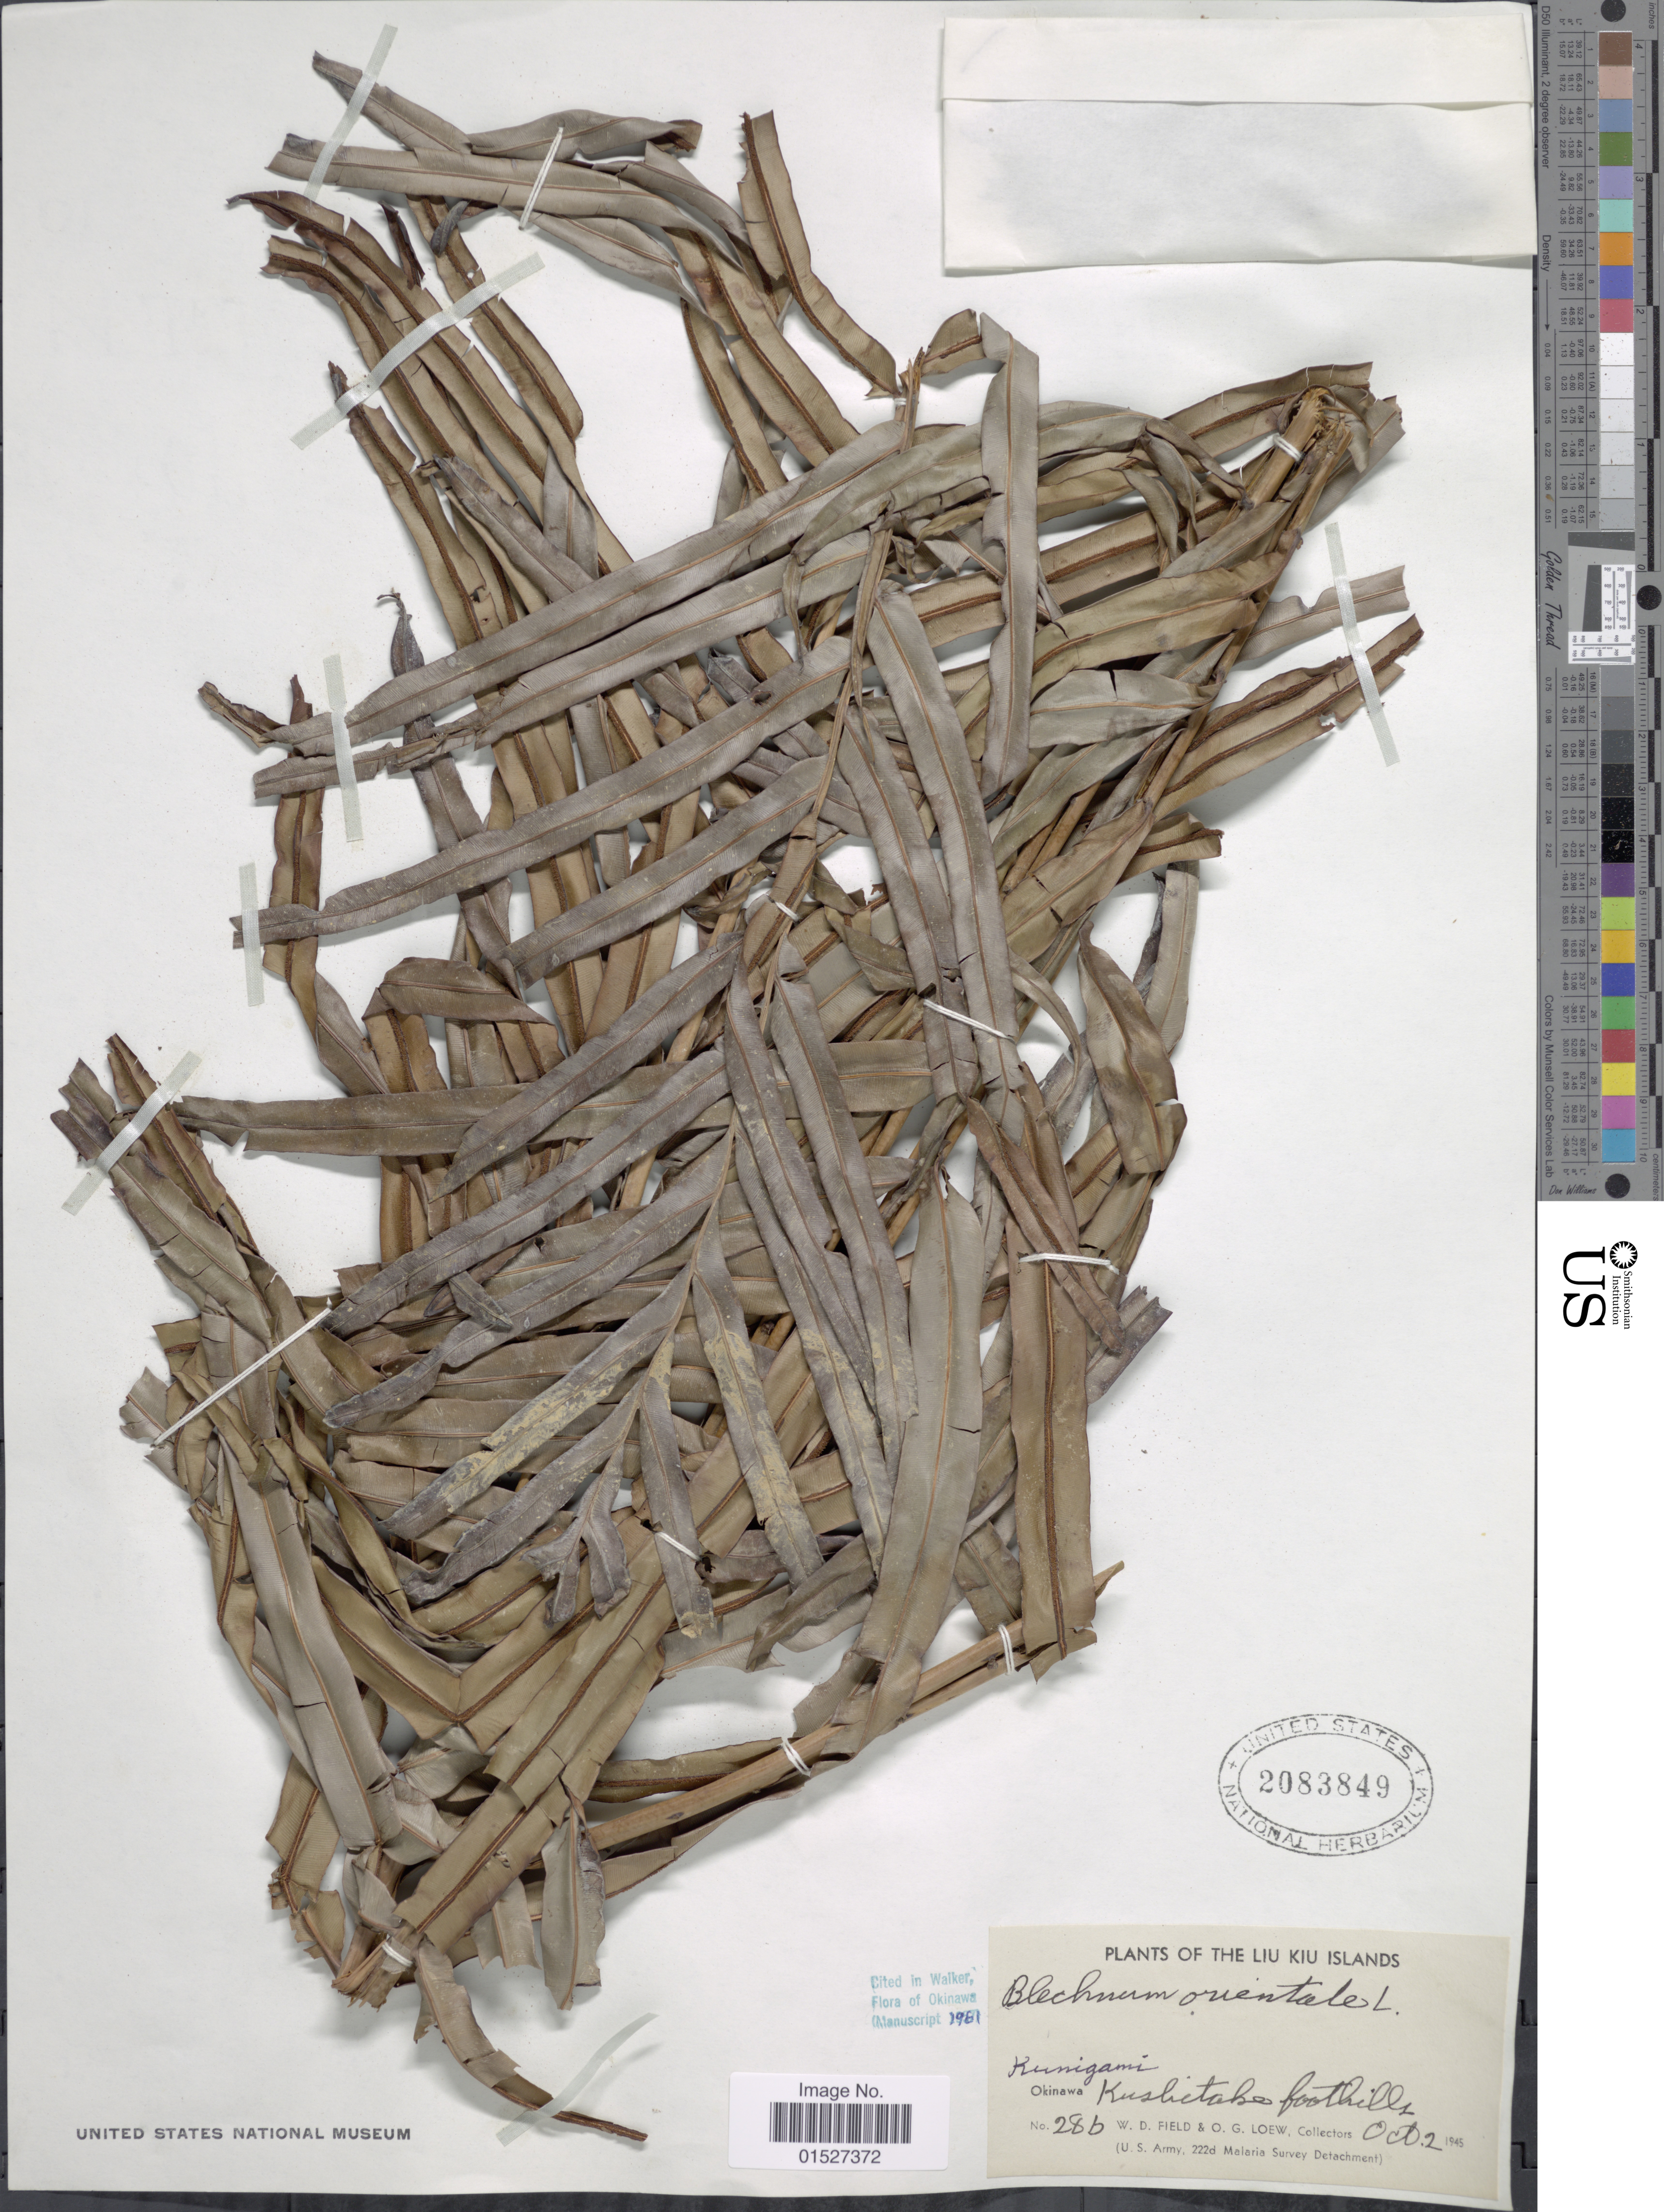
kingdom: Plantae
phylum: Tracheophyta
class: Polypodiopsida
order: Polypodiales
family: Blechnaceae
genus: Blechnum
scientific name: Blechnum orientale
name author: L.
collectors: W. D. Field & O. G. Loew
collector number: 286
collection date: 1945-10-02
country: Japan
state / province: Okinawa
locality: The Liu Kiu Islands. Kunigami. Okinawa Kushitake foothills.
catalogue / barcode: US 2083849